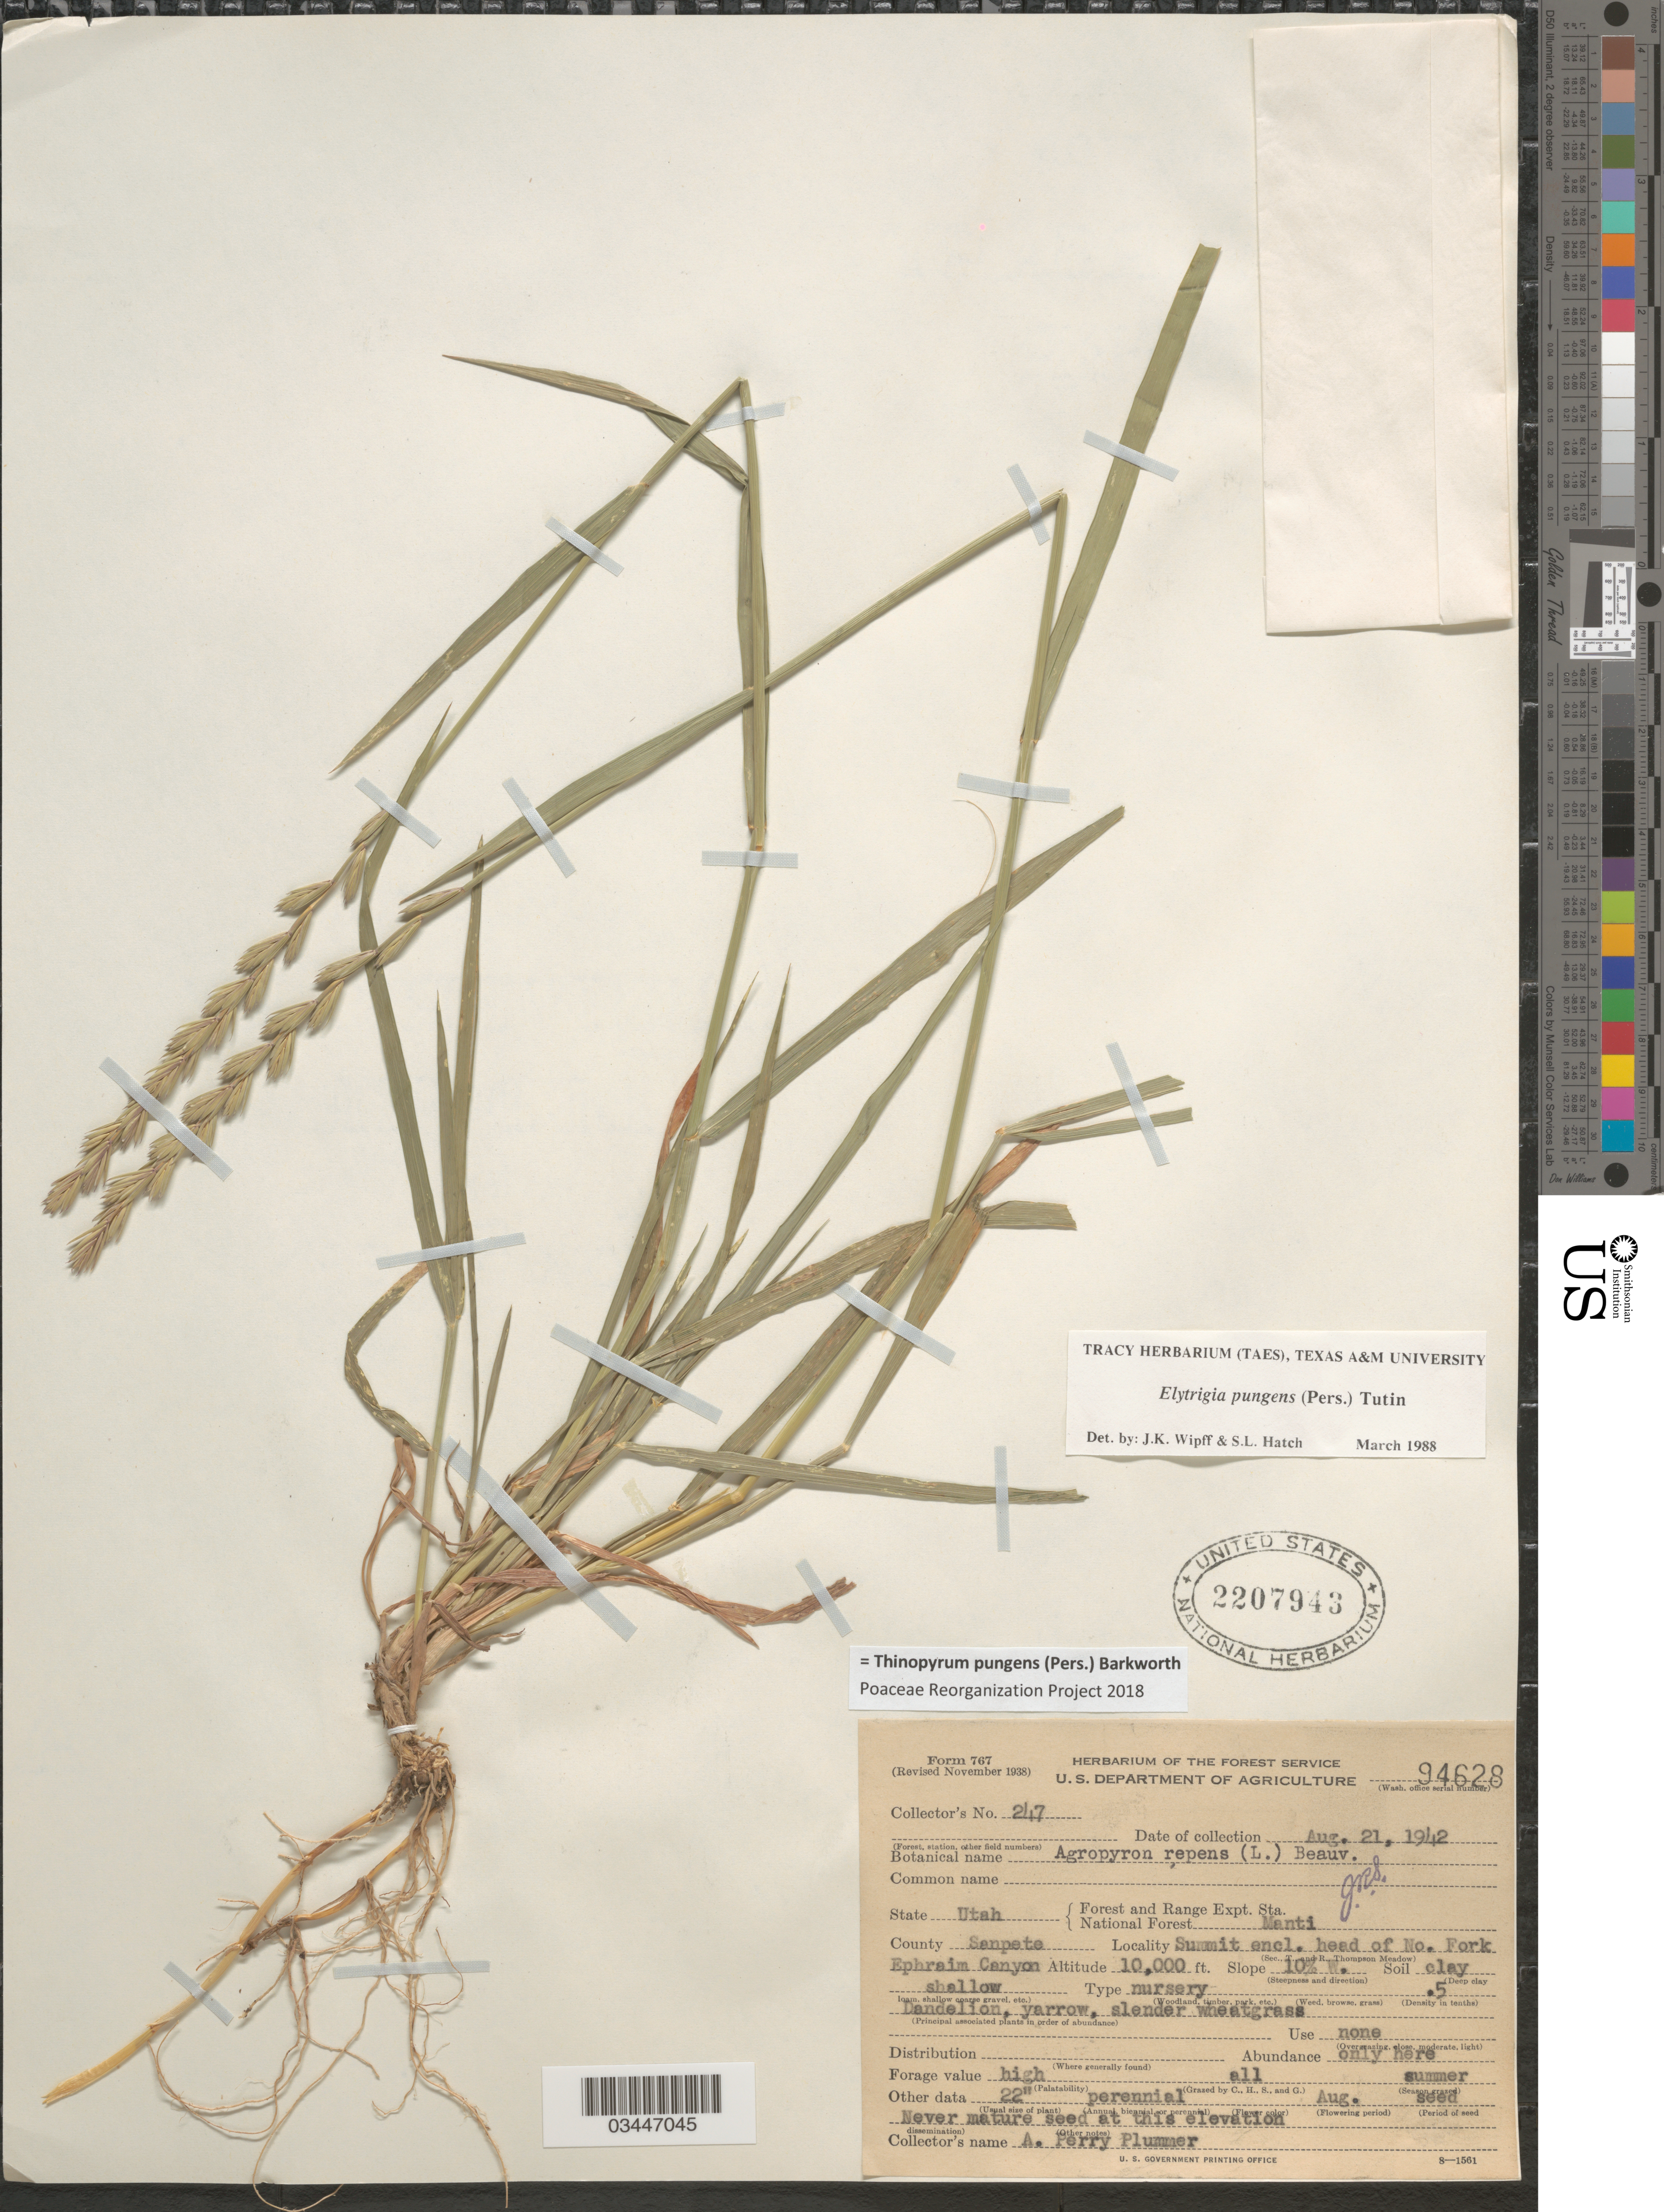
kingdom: Plantae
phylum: Tracheophyta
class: Liliopsida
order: Poales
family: Poaceae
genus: Thinopyrum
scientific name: Thinopyrum pungens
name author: (Pers.) Barkworth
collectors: A. Plummer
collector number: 247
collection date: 1942-08-21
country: United States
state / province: Utah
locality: Forest and Range Expt. Sta. National Forest Manti. County Sanpete. Summit encl. head of No. Fork. Ephraim Canyon. Slope 10% W.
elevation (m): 3048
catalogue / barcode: US 2207943